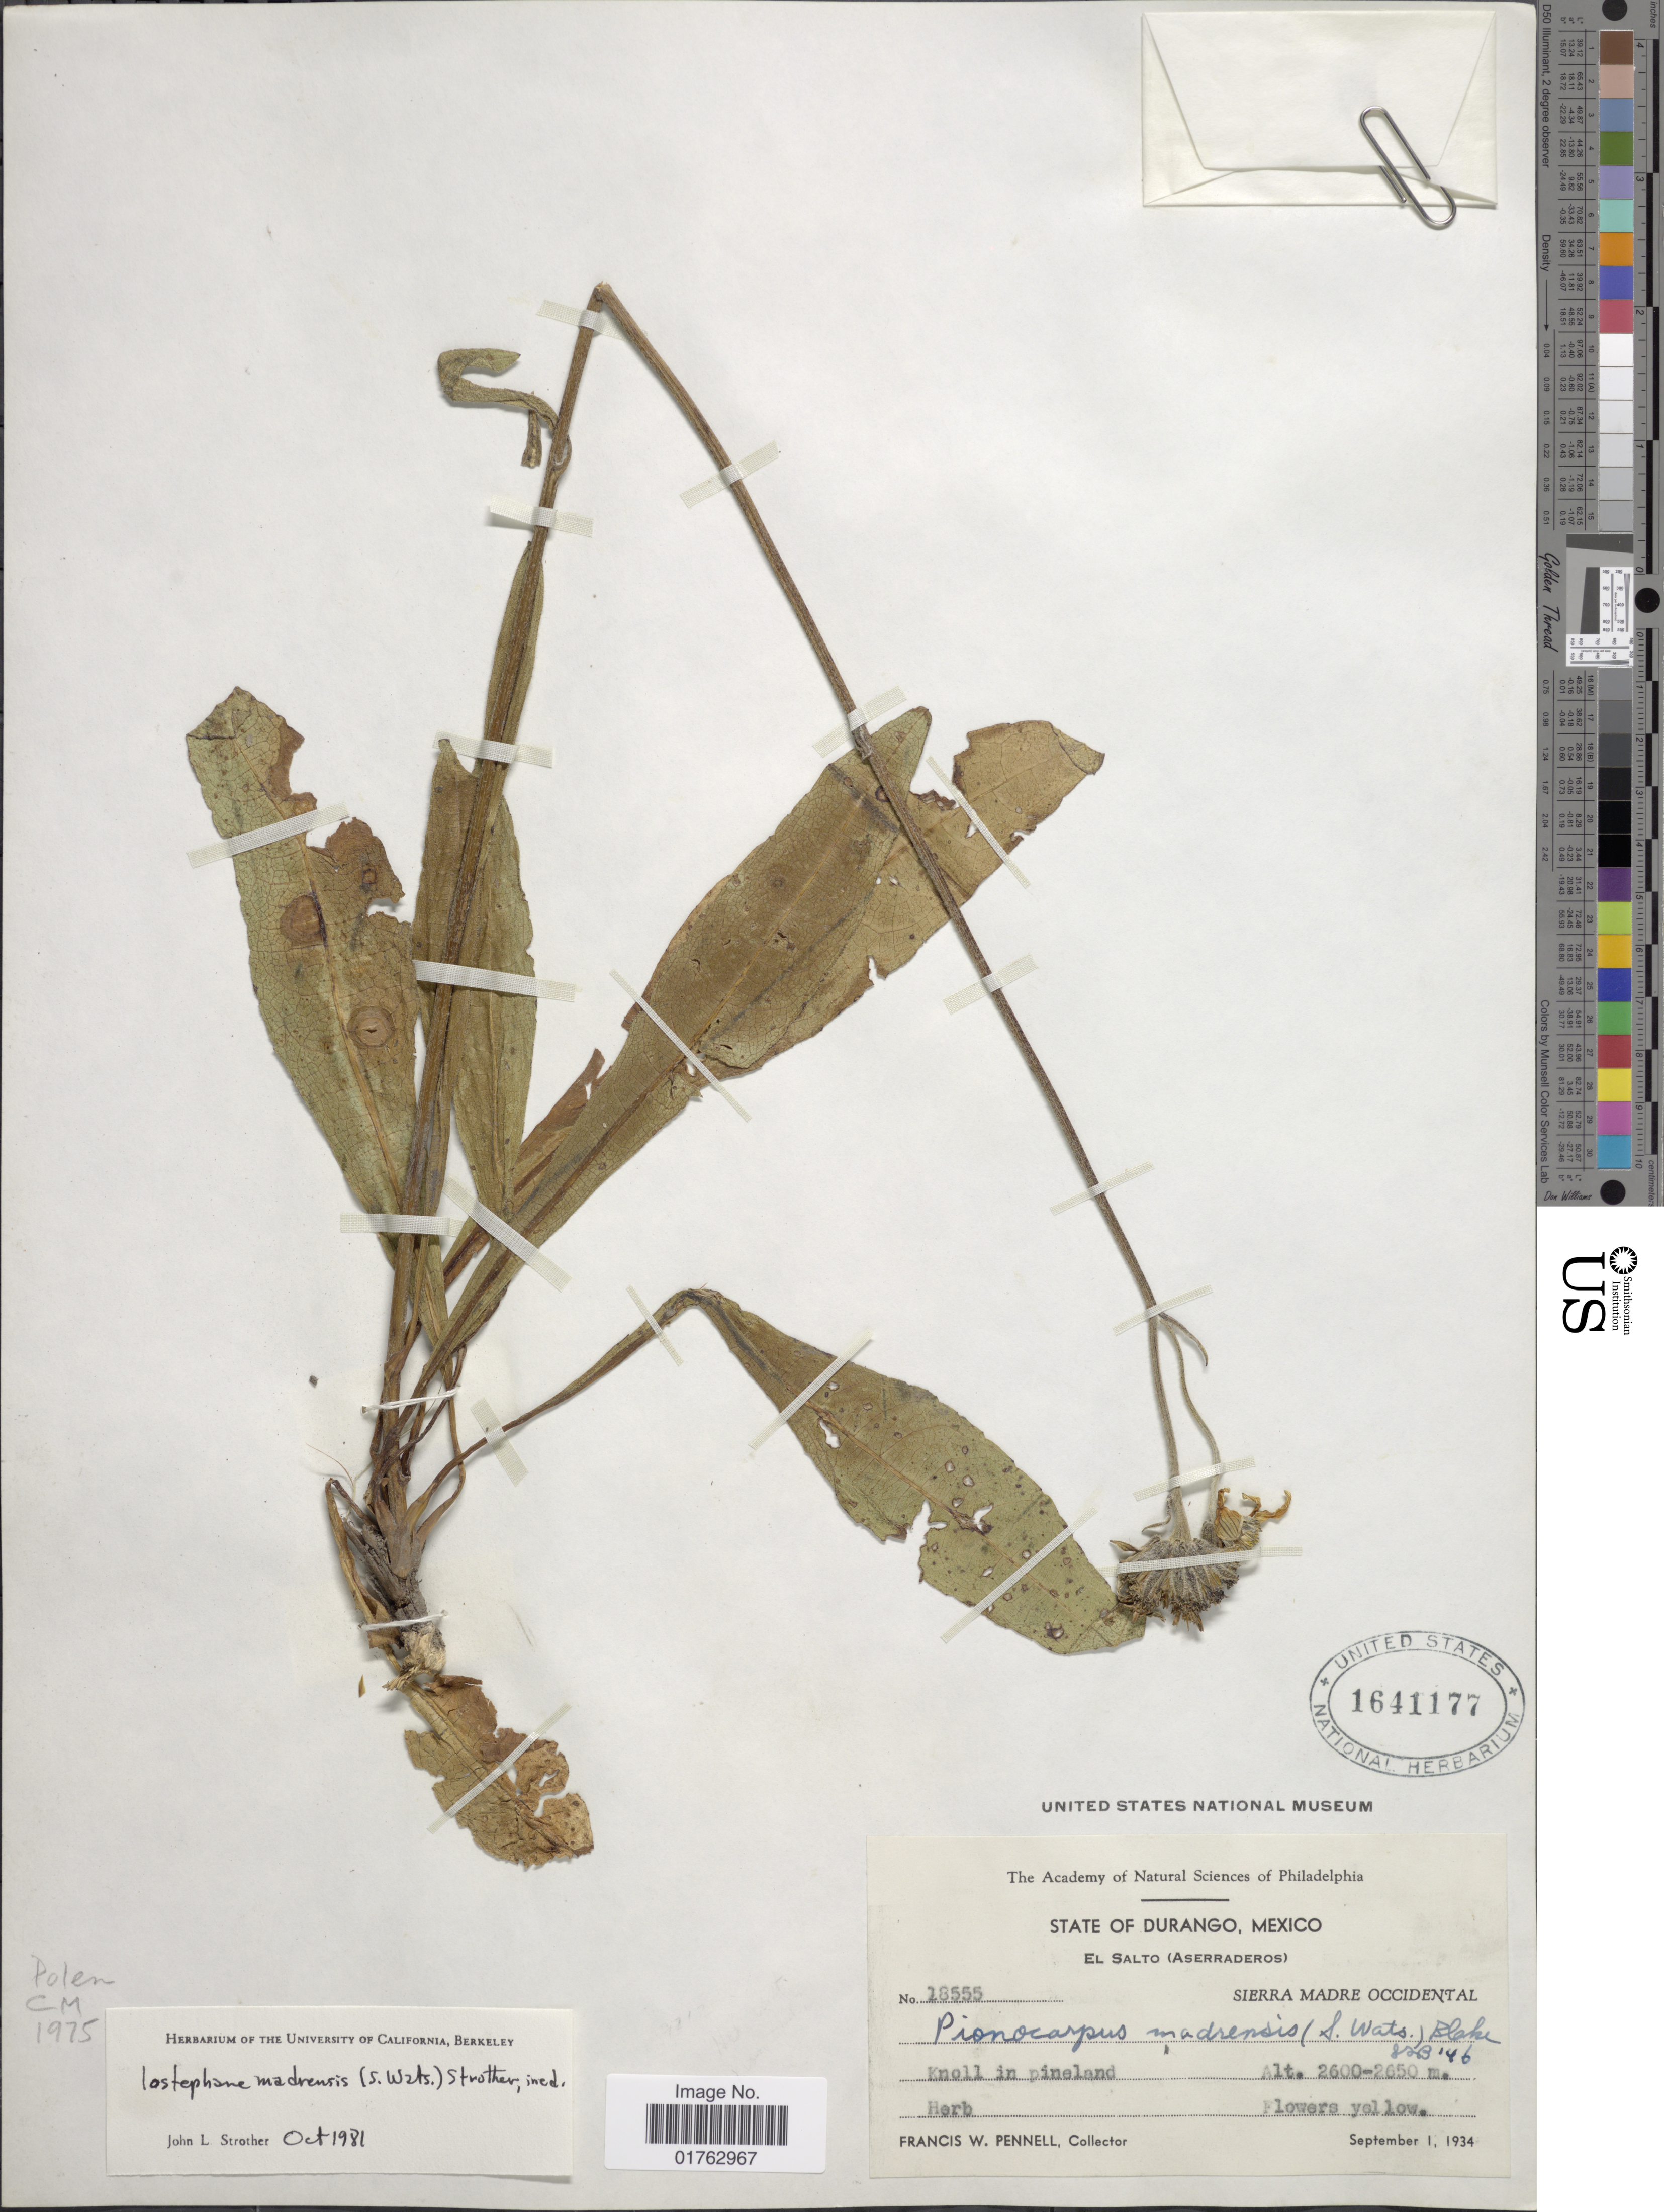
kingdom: Plantae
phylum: Tracheophyta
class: Magnoliopsida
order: Asterales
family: Asteraceae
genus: Iostephane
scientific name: Iostephane madrensis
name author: (S. Watson) Strother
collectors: F. W. Pennell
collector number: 18555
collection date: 1934-09-01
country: Mexico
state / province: Durango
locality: El Salto (Aserraderos) Sierra Madre Occidental, Knoll in pineland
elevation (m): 2600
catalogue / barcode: US 1641177